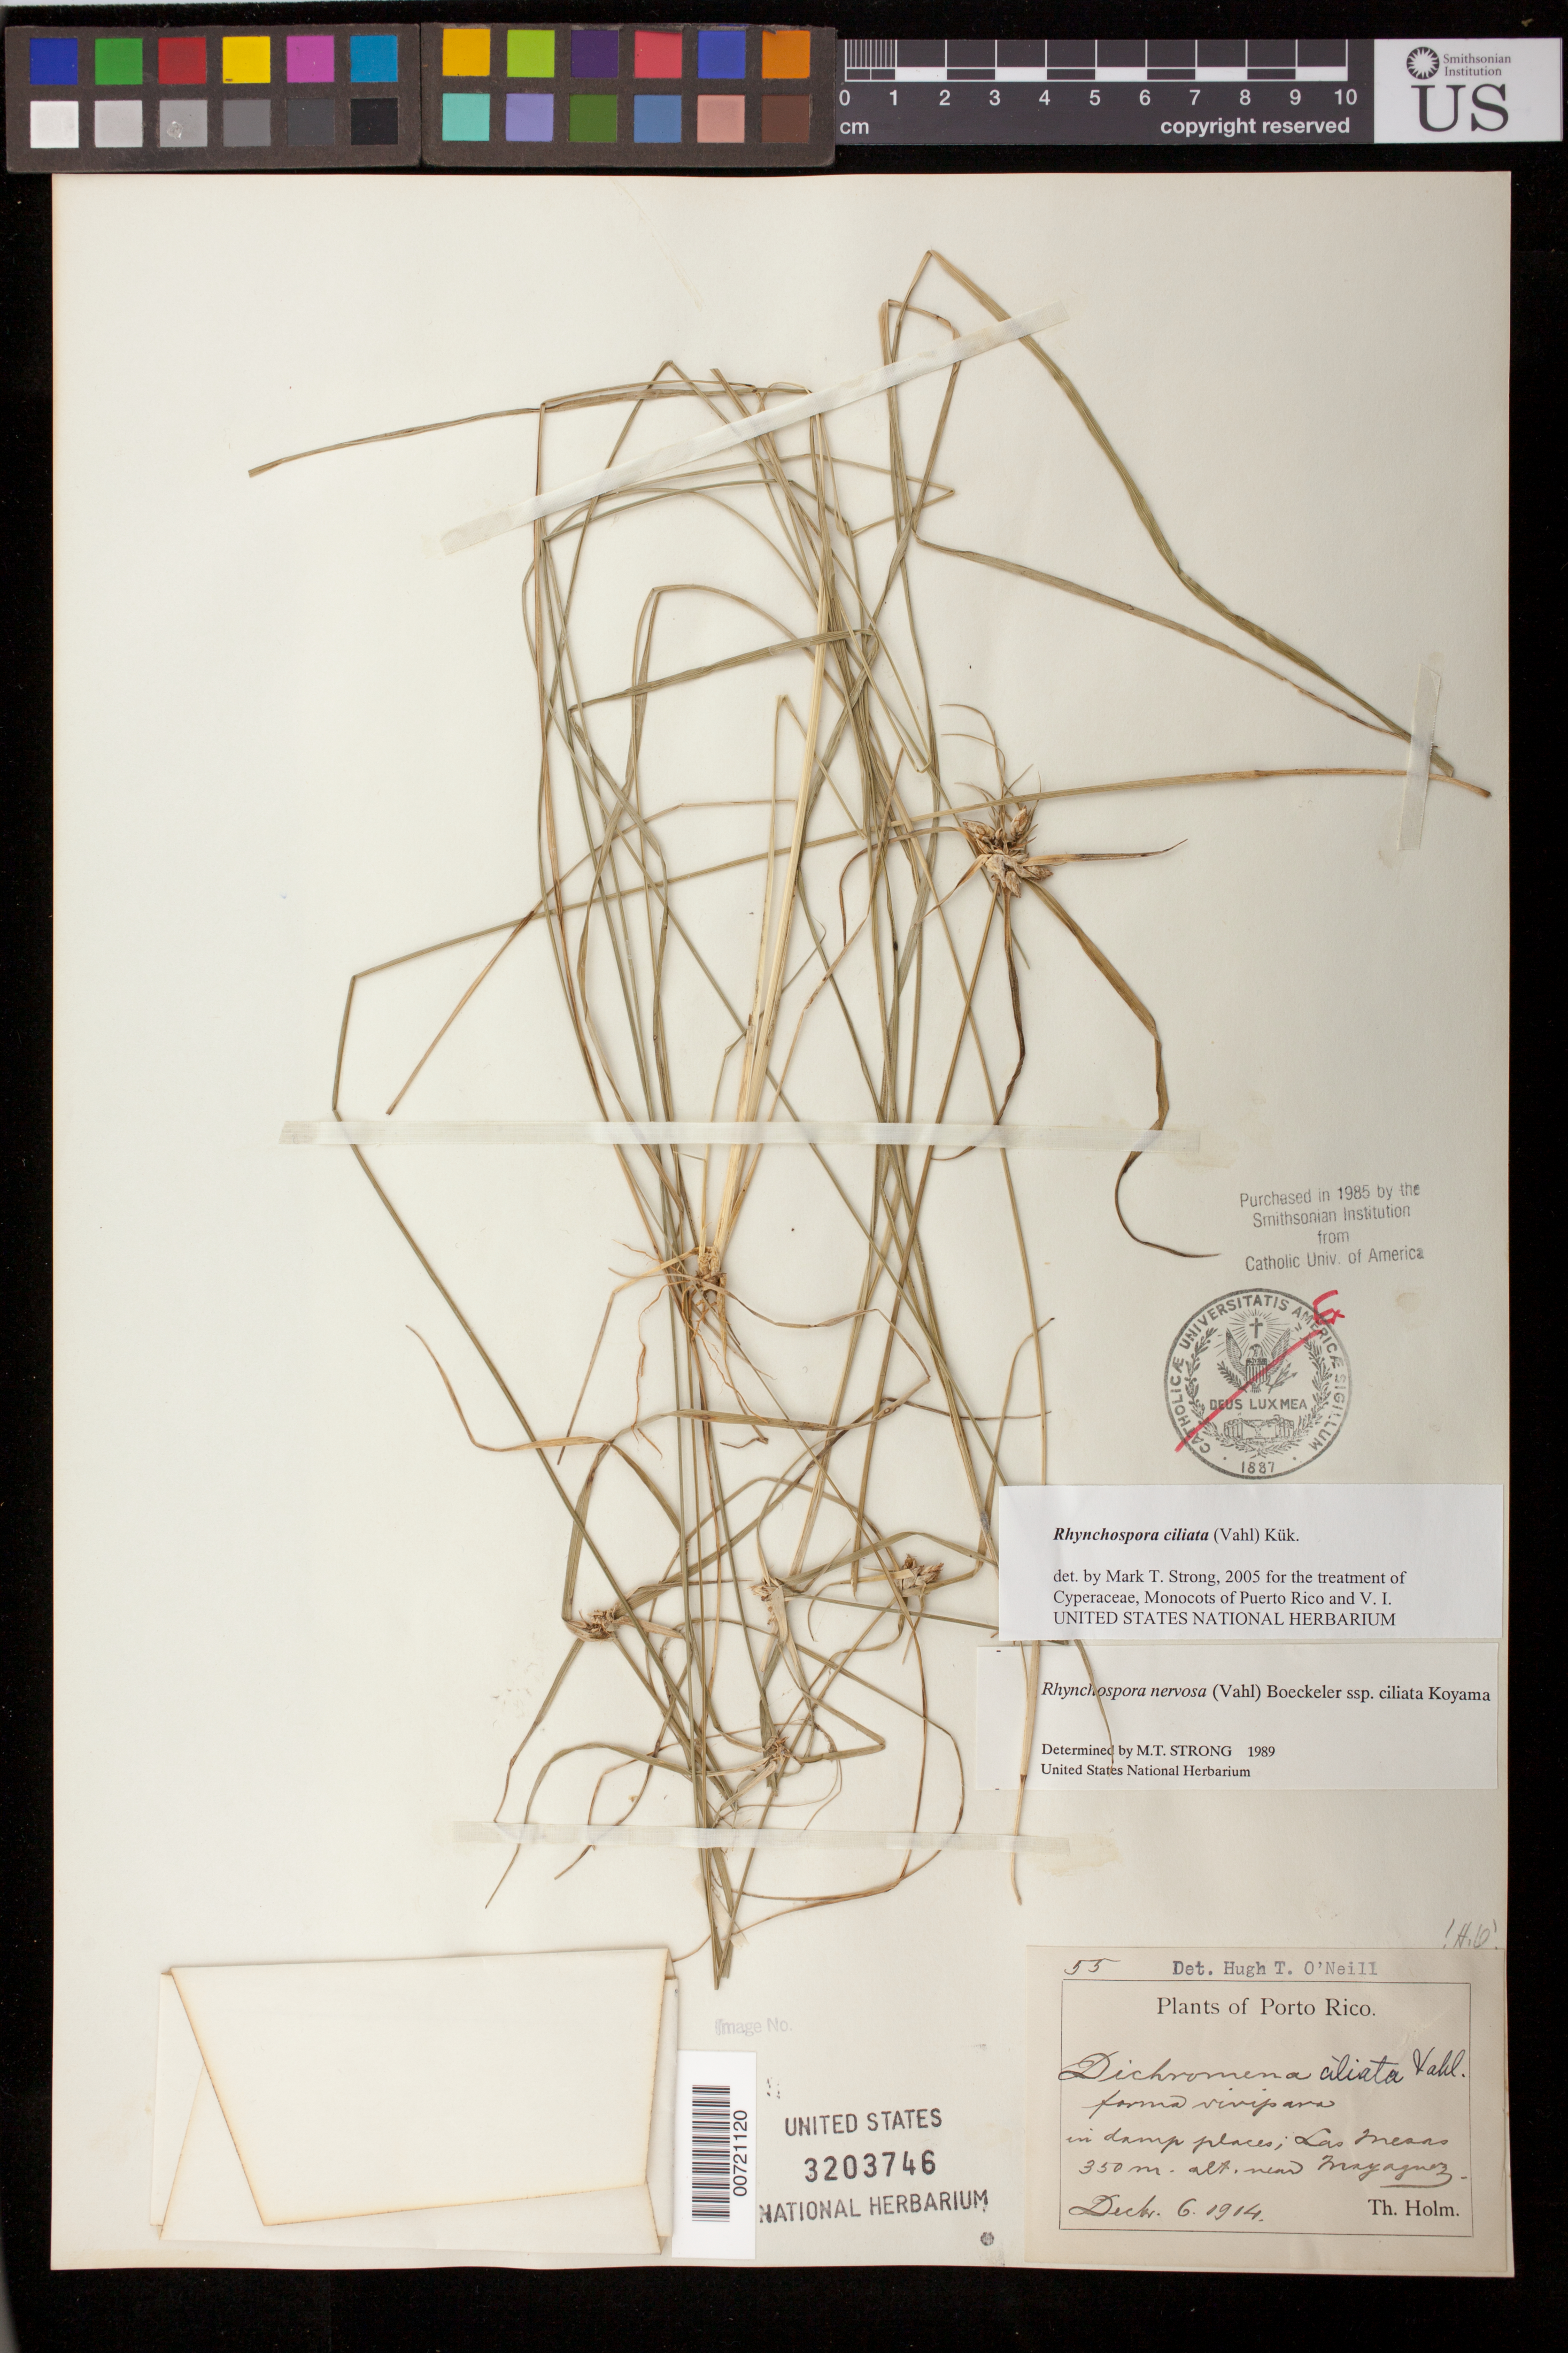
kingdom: Plantae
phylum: Tracheophyta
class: Liliopsida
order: Poales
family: Cyperaceae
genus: Rhynchospora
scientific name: Rhynchospora ciliata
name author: (G. Mey.) Kük.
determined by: Strong, Mark T., (BOT), Smithsonian Institution - National Museum of Natural History (UNITED STATES)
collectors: T. Holm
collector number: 55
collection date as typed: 06 Dec 1914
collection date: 1914-12-06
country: Puerto Rico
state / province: Mayagüez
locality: Las Mesas, near Mayagüez.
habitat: In damp places.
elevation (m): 350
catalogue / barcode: US 3203746